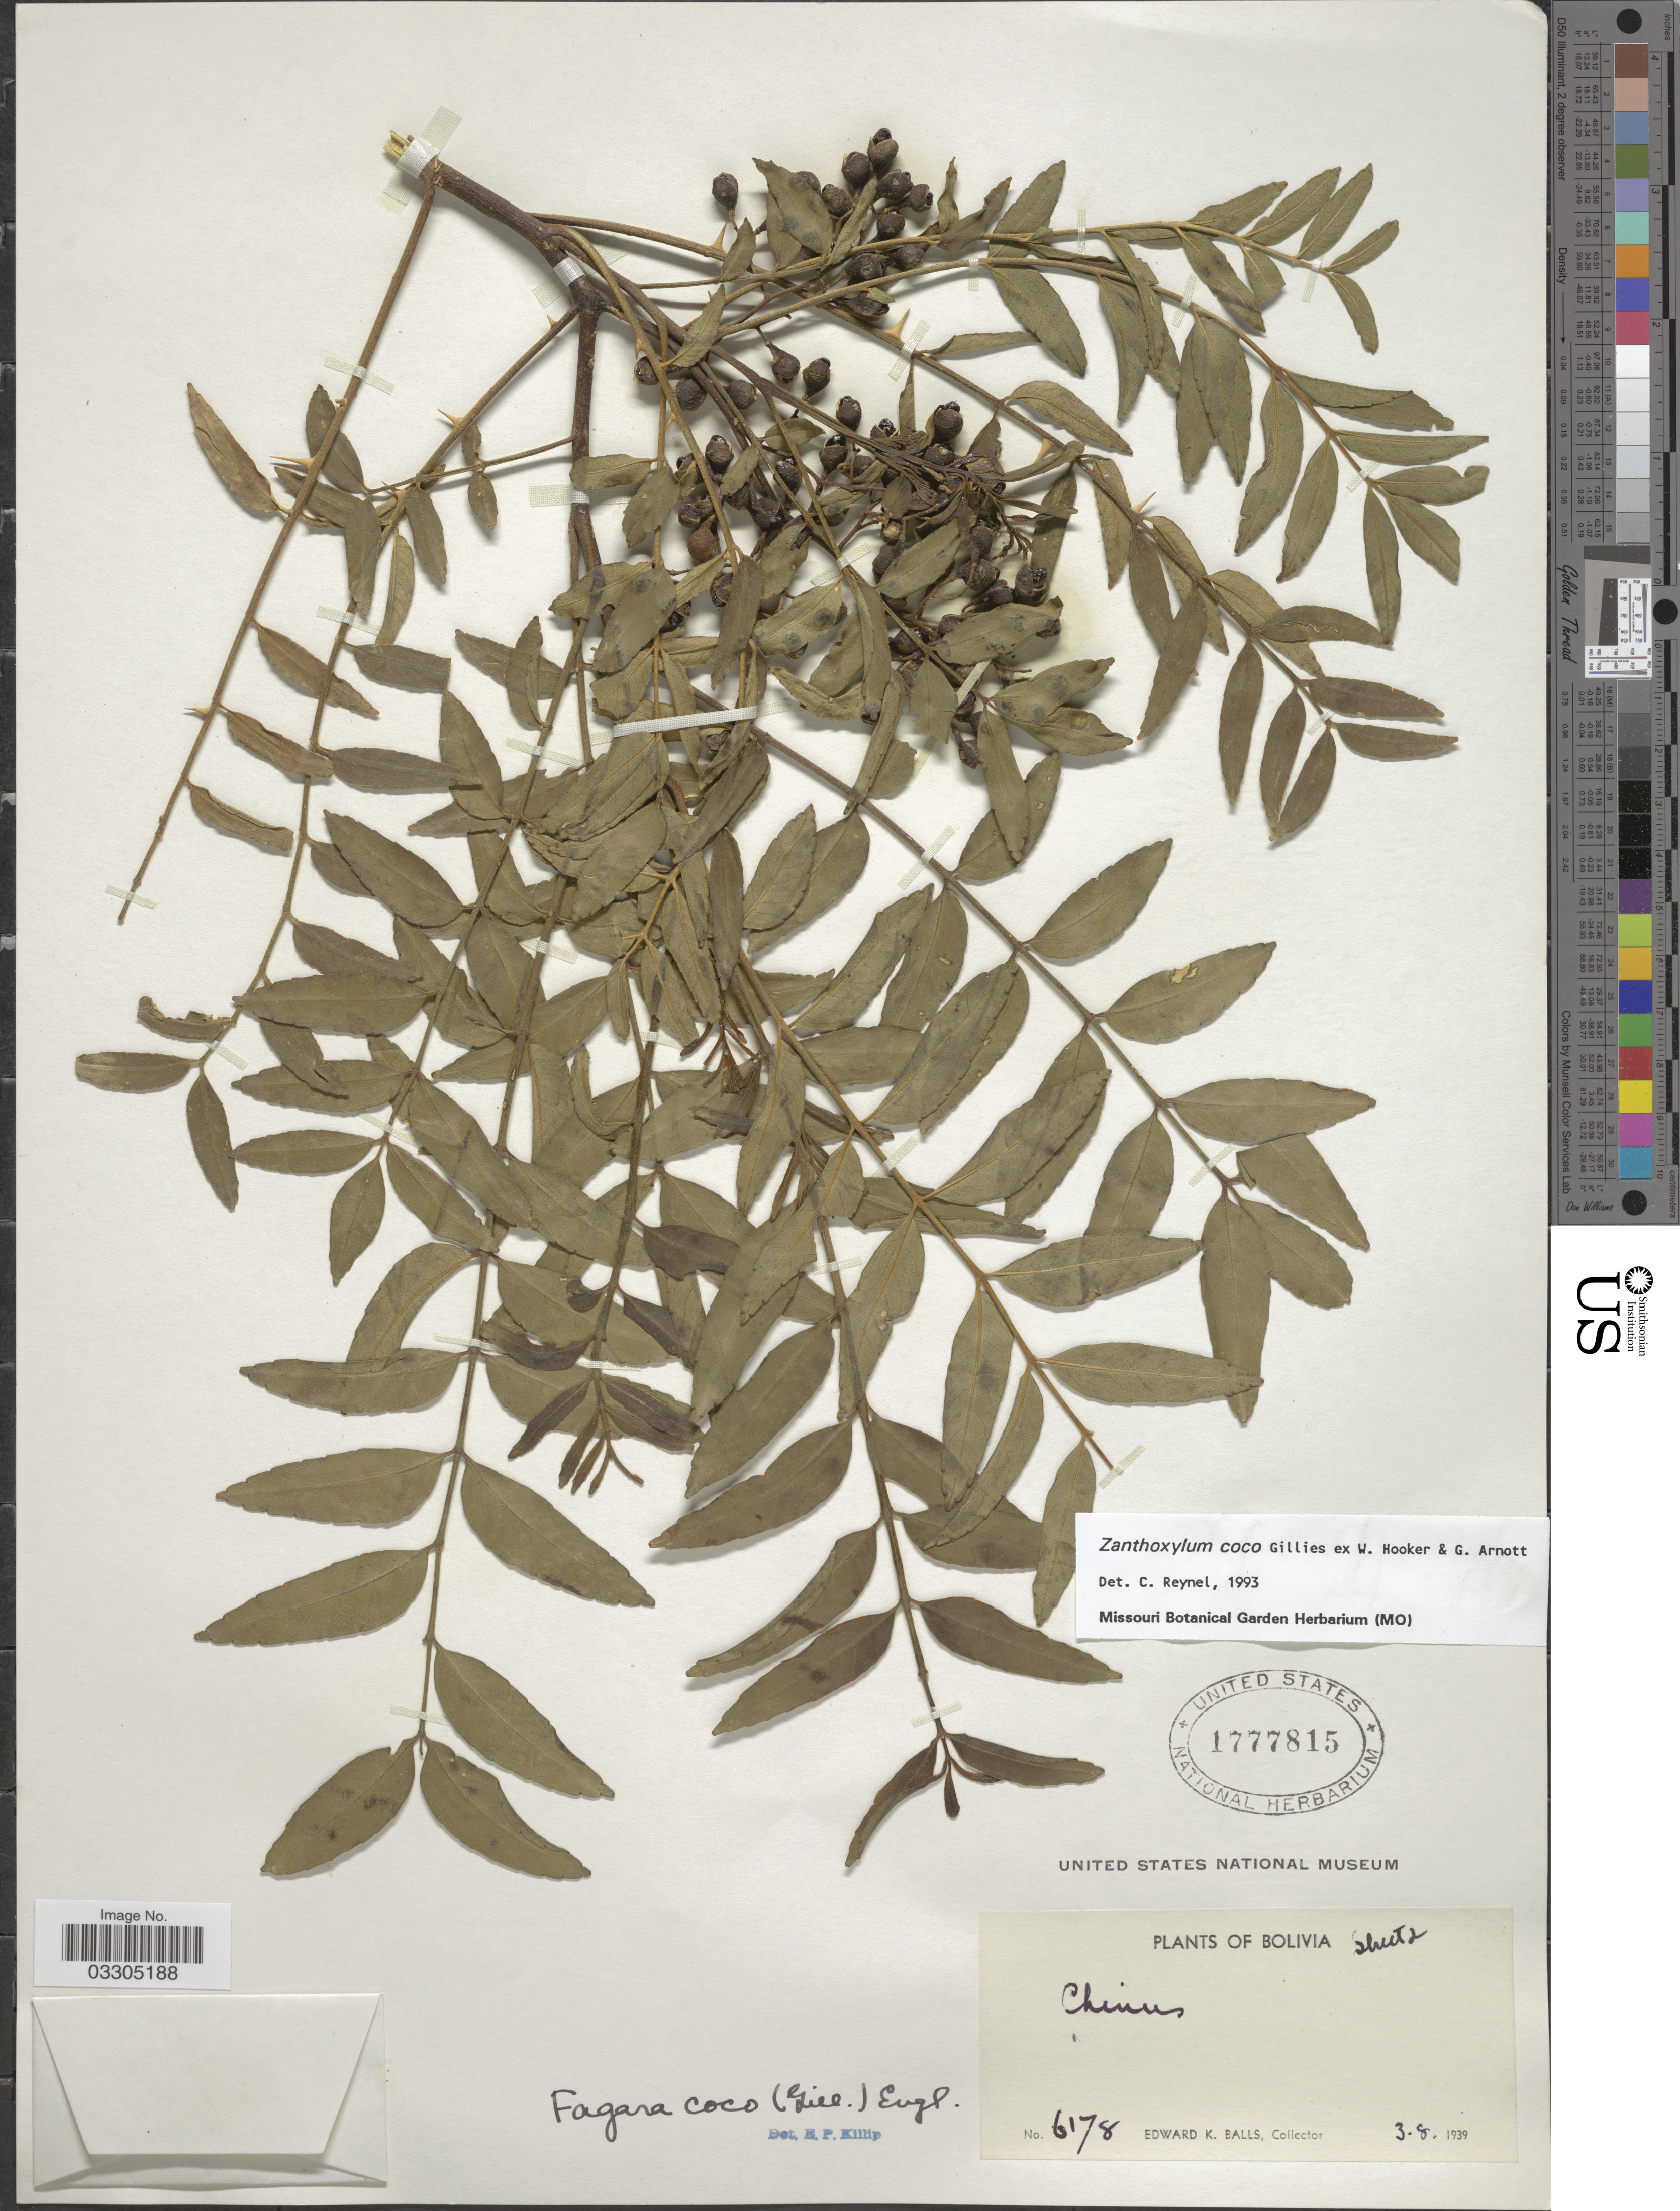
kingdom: Plantae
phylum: Tracheophyta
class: Magnoliopsida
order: Sapindales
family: Rutaceae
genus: Zanthoxylum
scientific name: Zanthoxylum coco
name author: Hook. & Arn.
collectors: E. K. Balls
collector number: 6178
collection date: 1939-08-03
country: Bolivia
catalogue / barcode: US 1777815